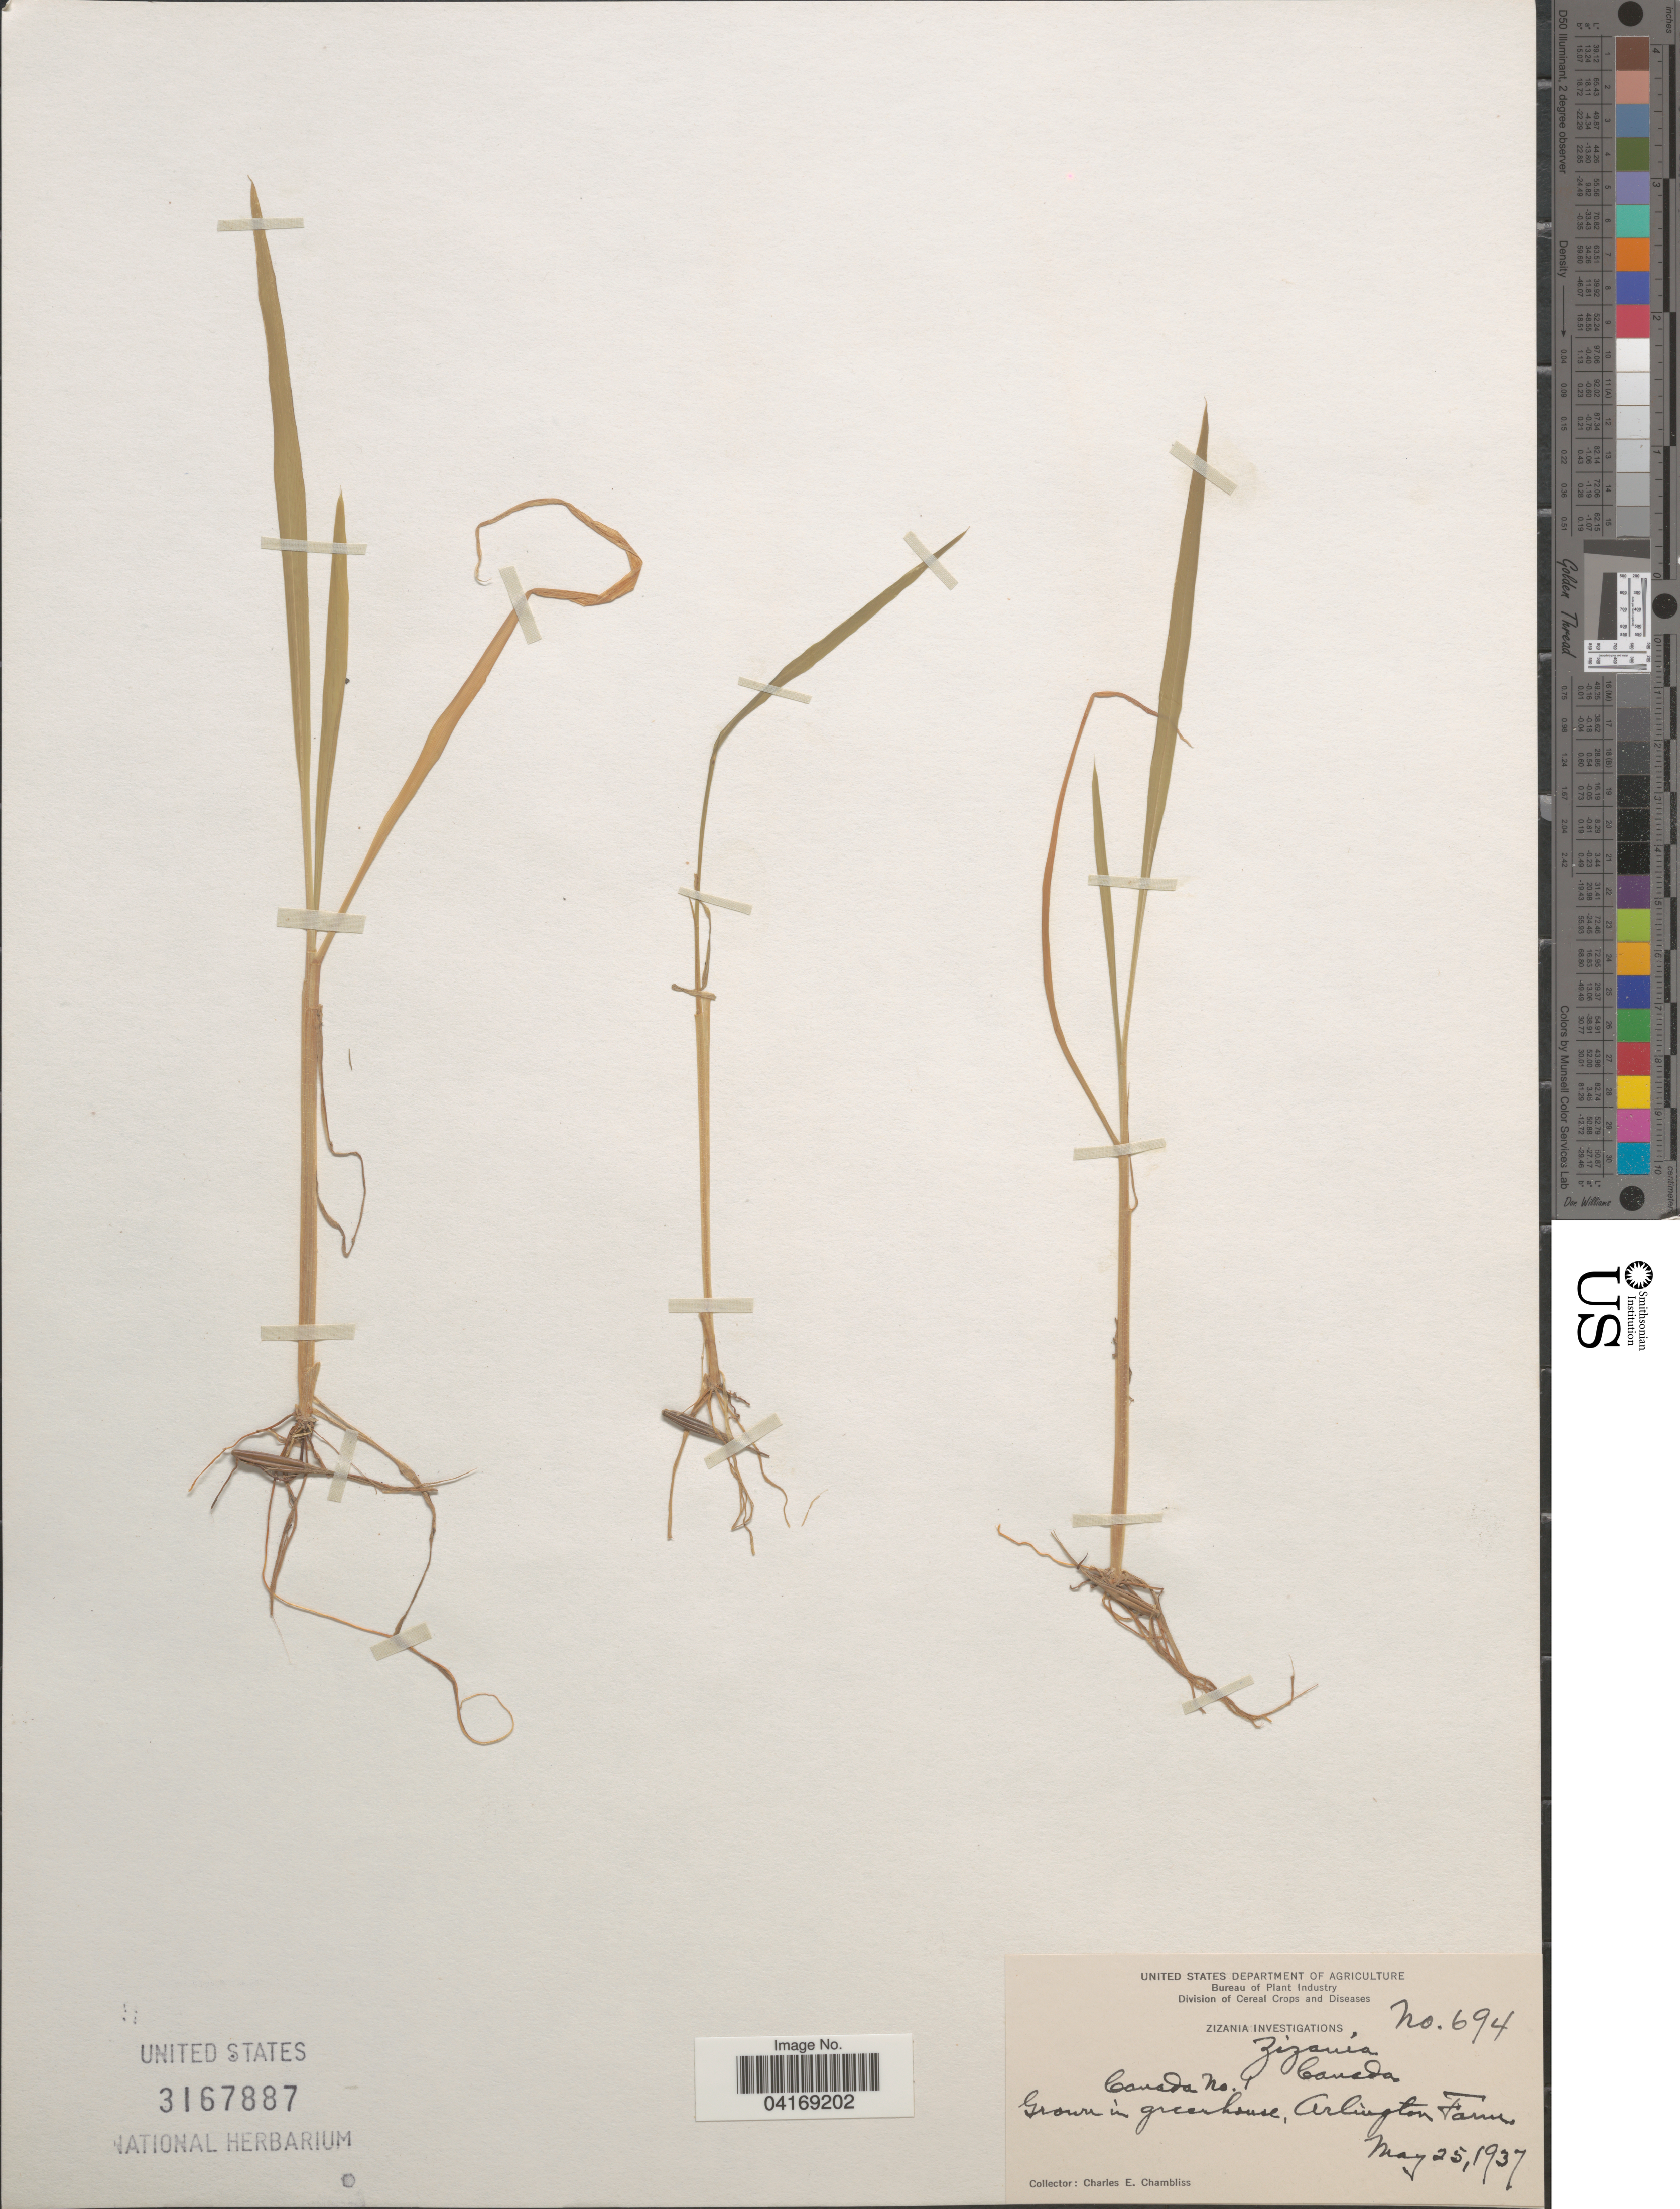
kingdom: Plantae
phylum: Tracheophyta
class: Liliopsida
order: Poales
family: Poaceae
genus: Zizania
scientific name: Zizania sp.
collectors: C. Chambliss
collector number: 694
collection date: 1937-05-25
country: United States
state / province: Virginia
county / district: Arlington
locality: In greenhouse, Arlington Farm.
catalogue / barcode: US 3167887